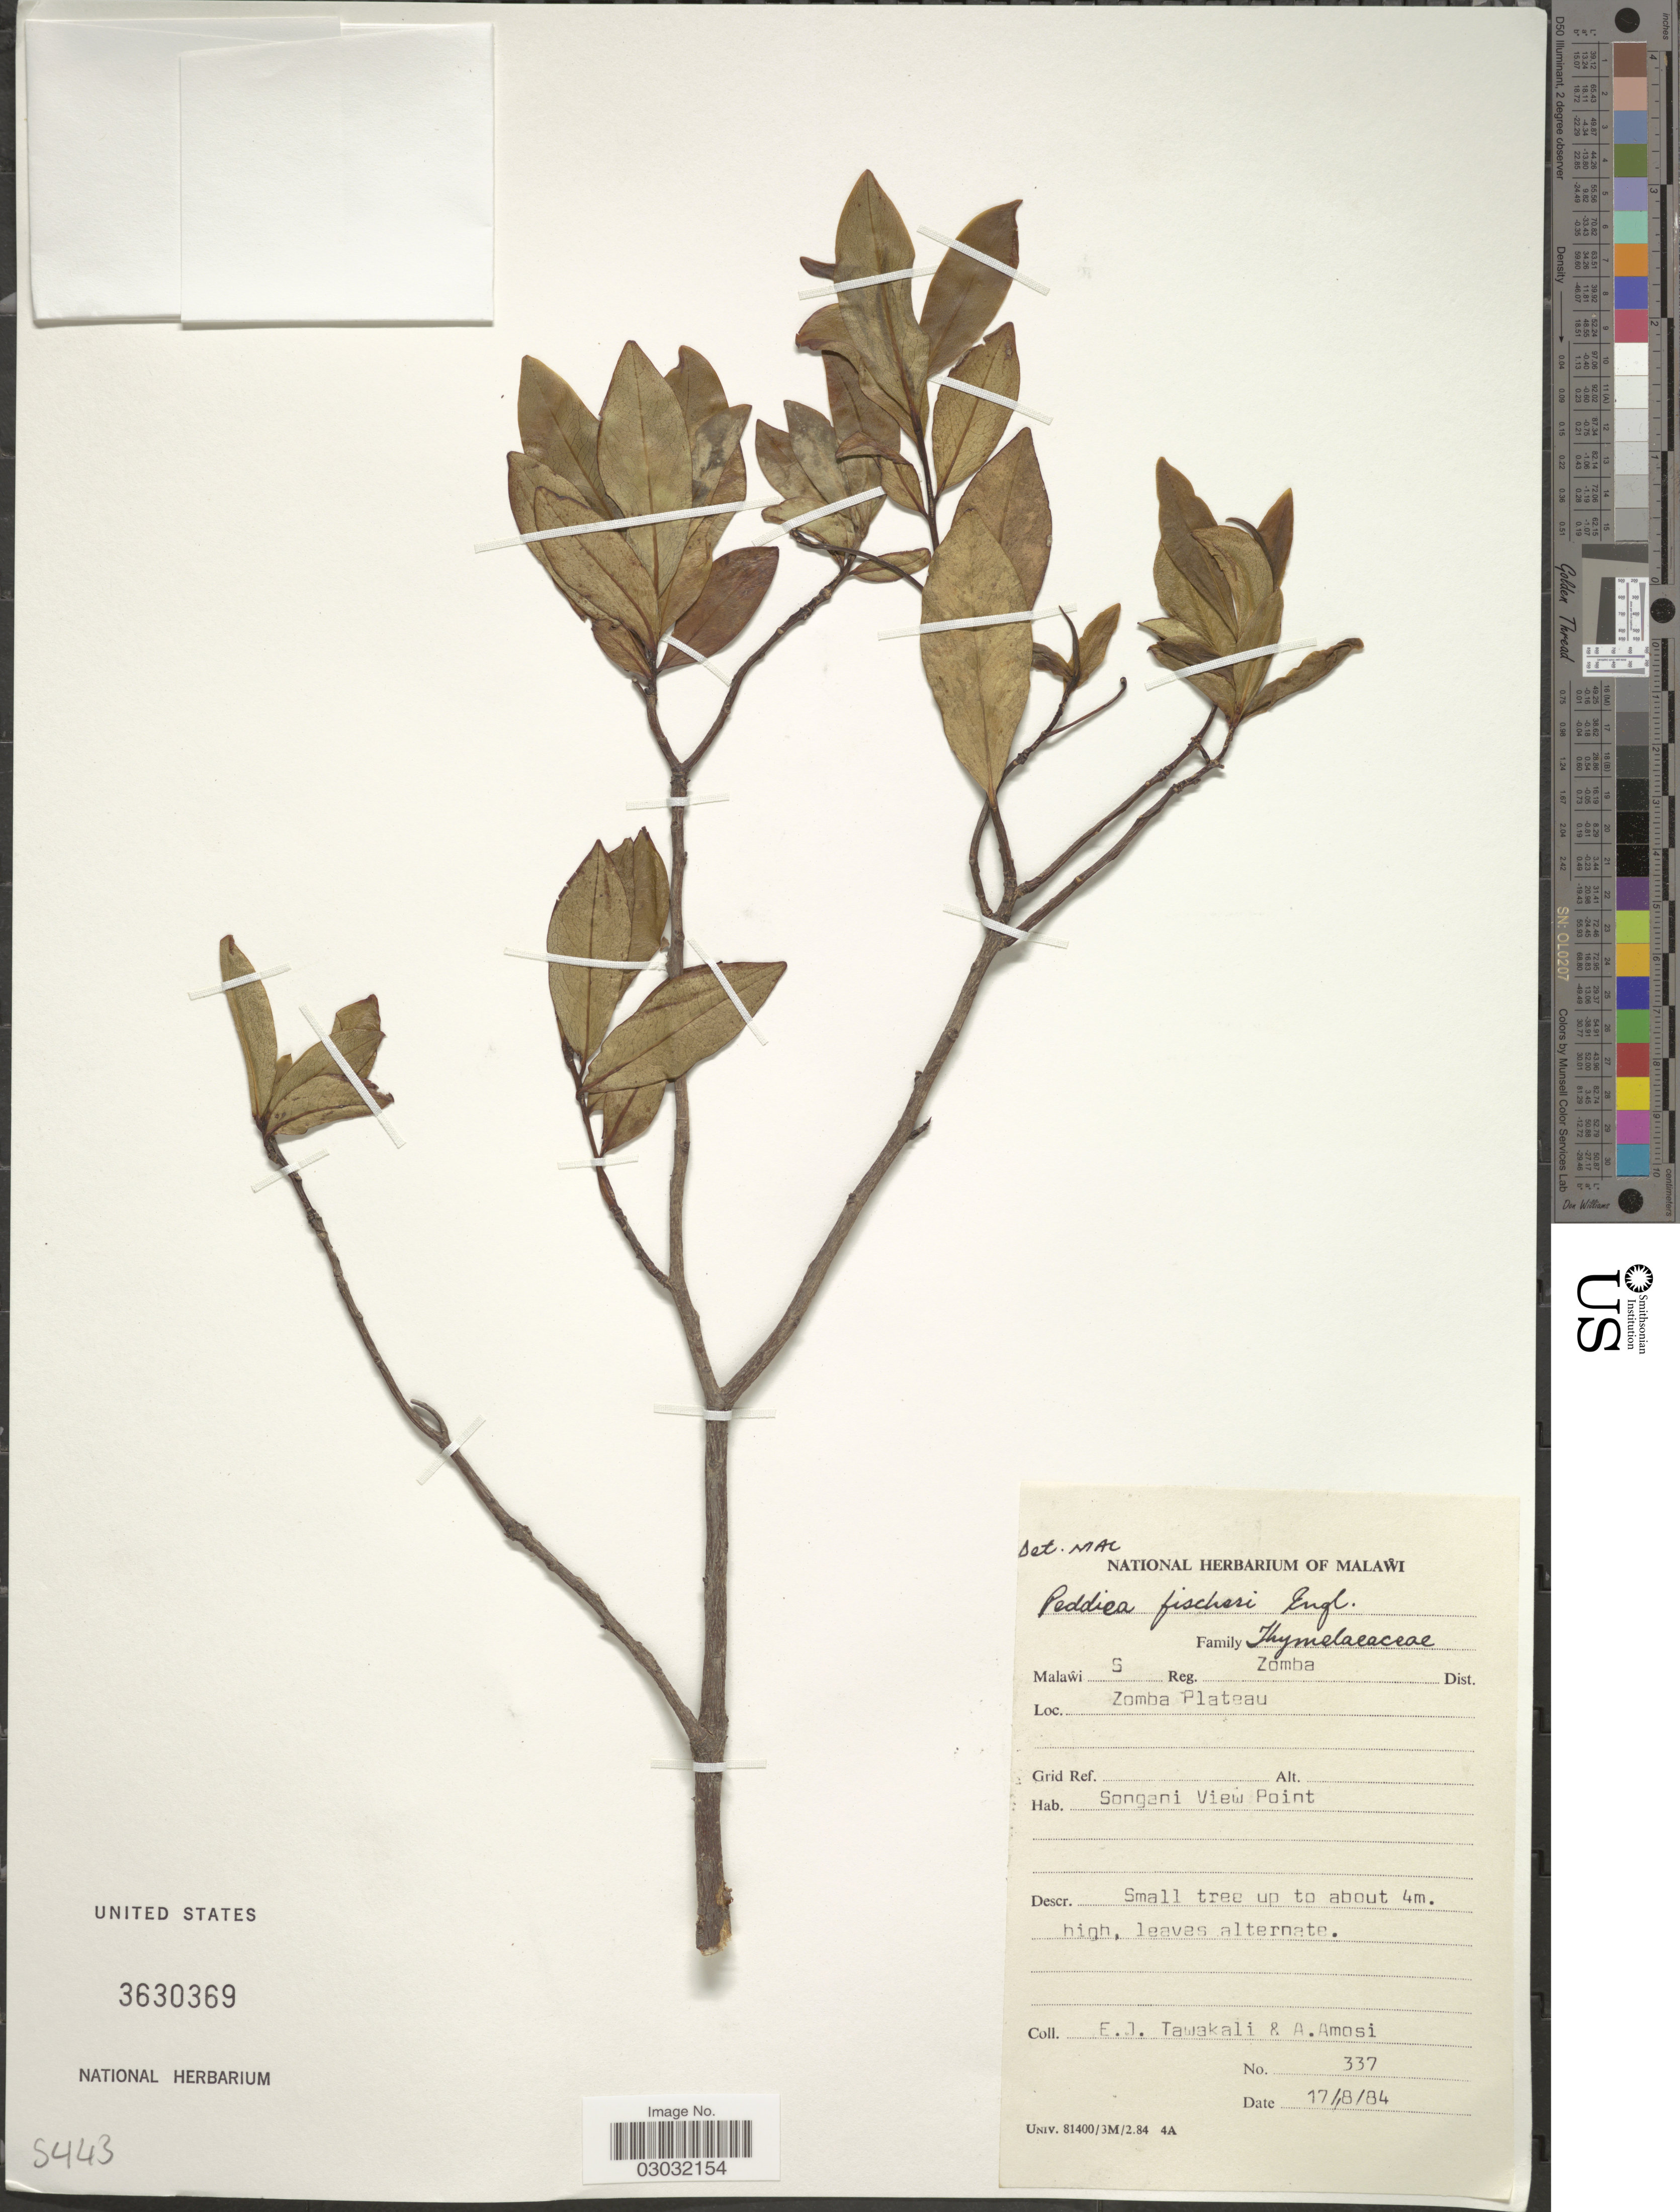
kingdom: Plantae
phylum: Tracheophyta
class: Magnoliopsida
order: Malvales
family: Thymelaeaceae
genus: Peddiea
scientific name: Peddiea fischeri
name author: Engl.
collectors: E. Tawakali & A. Amosi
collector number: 337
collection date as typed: Transcribed d/m/y: 17/8/84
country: Malawi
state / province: Southern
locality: S Reg. Zomba Dist. Zomba Plateau. Songani View Point.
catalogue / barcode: US 3630369